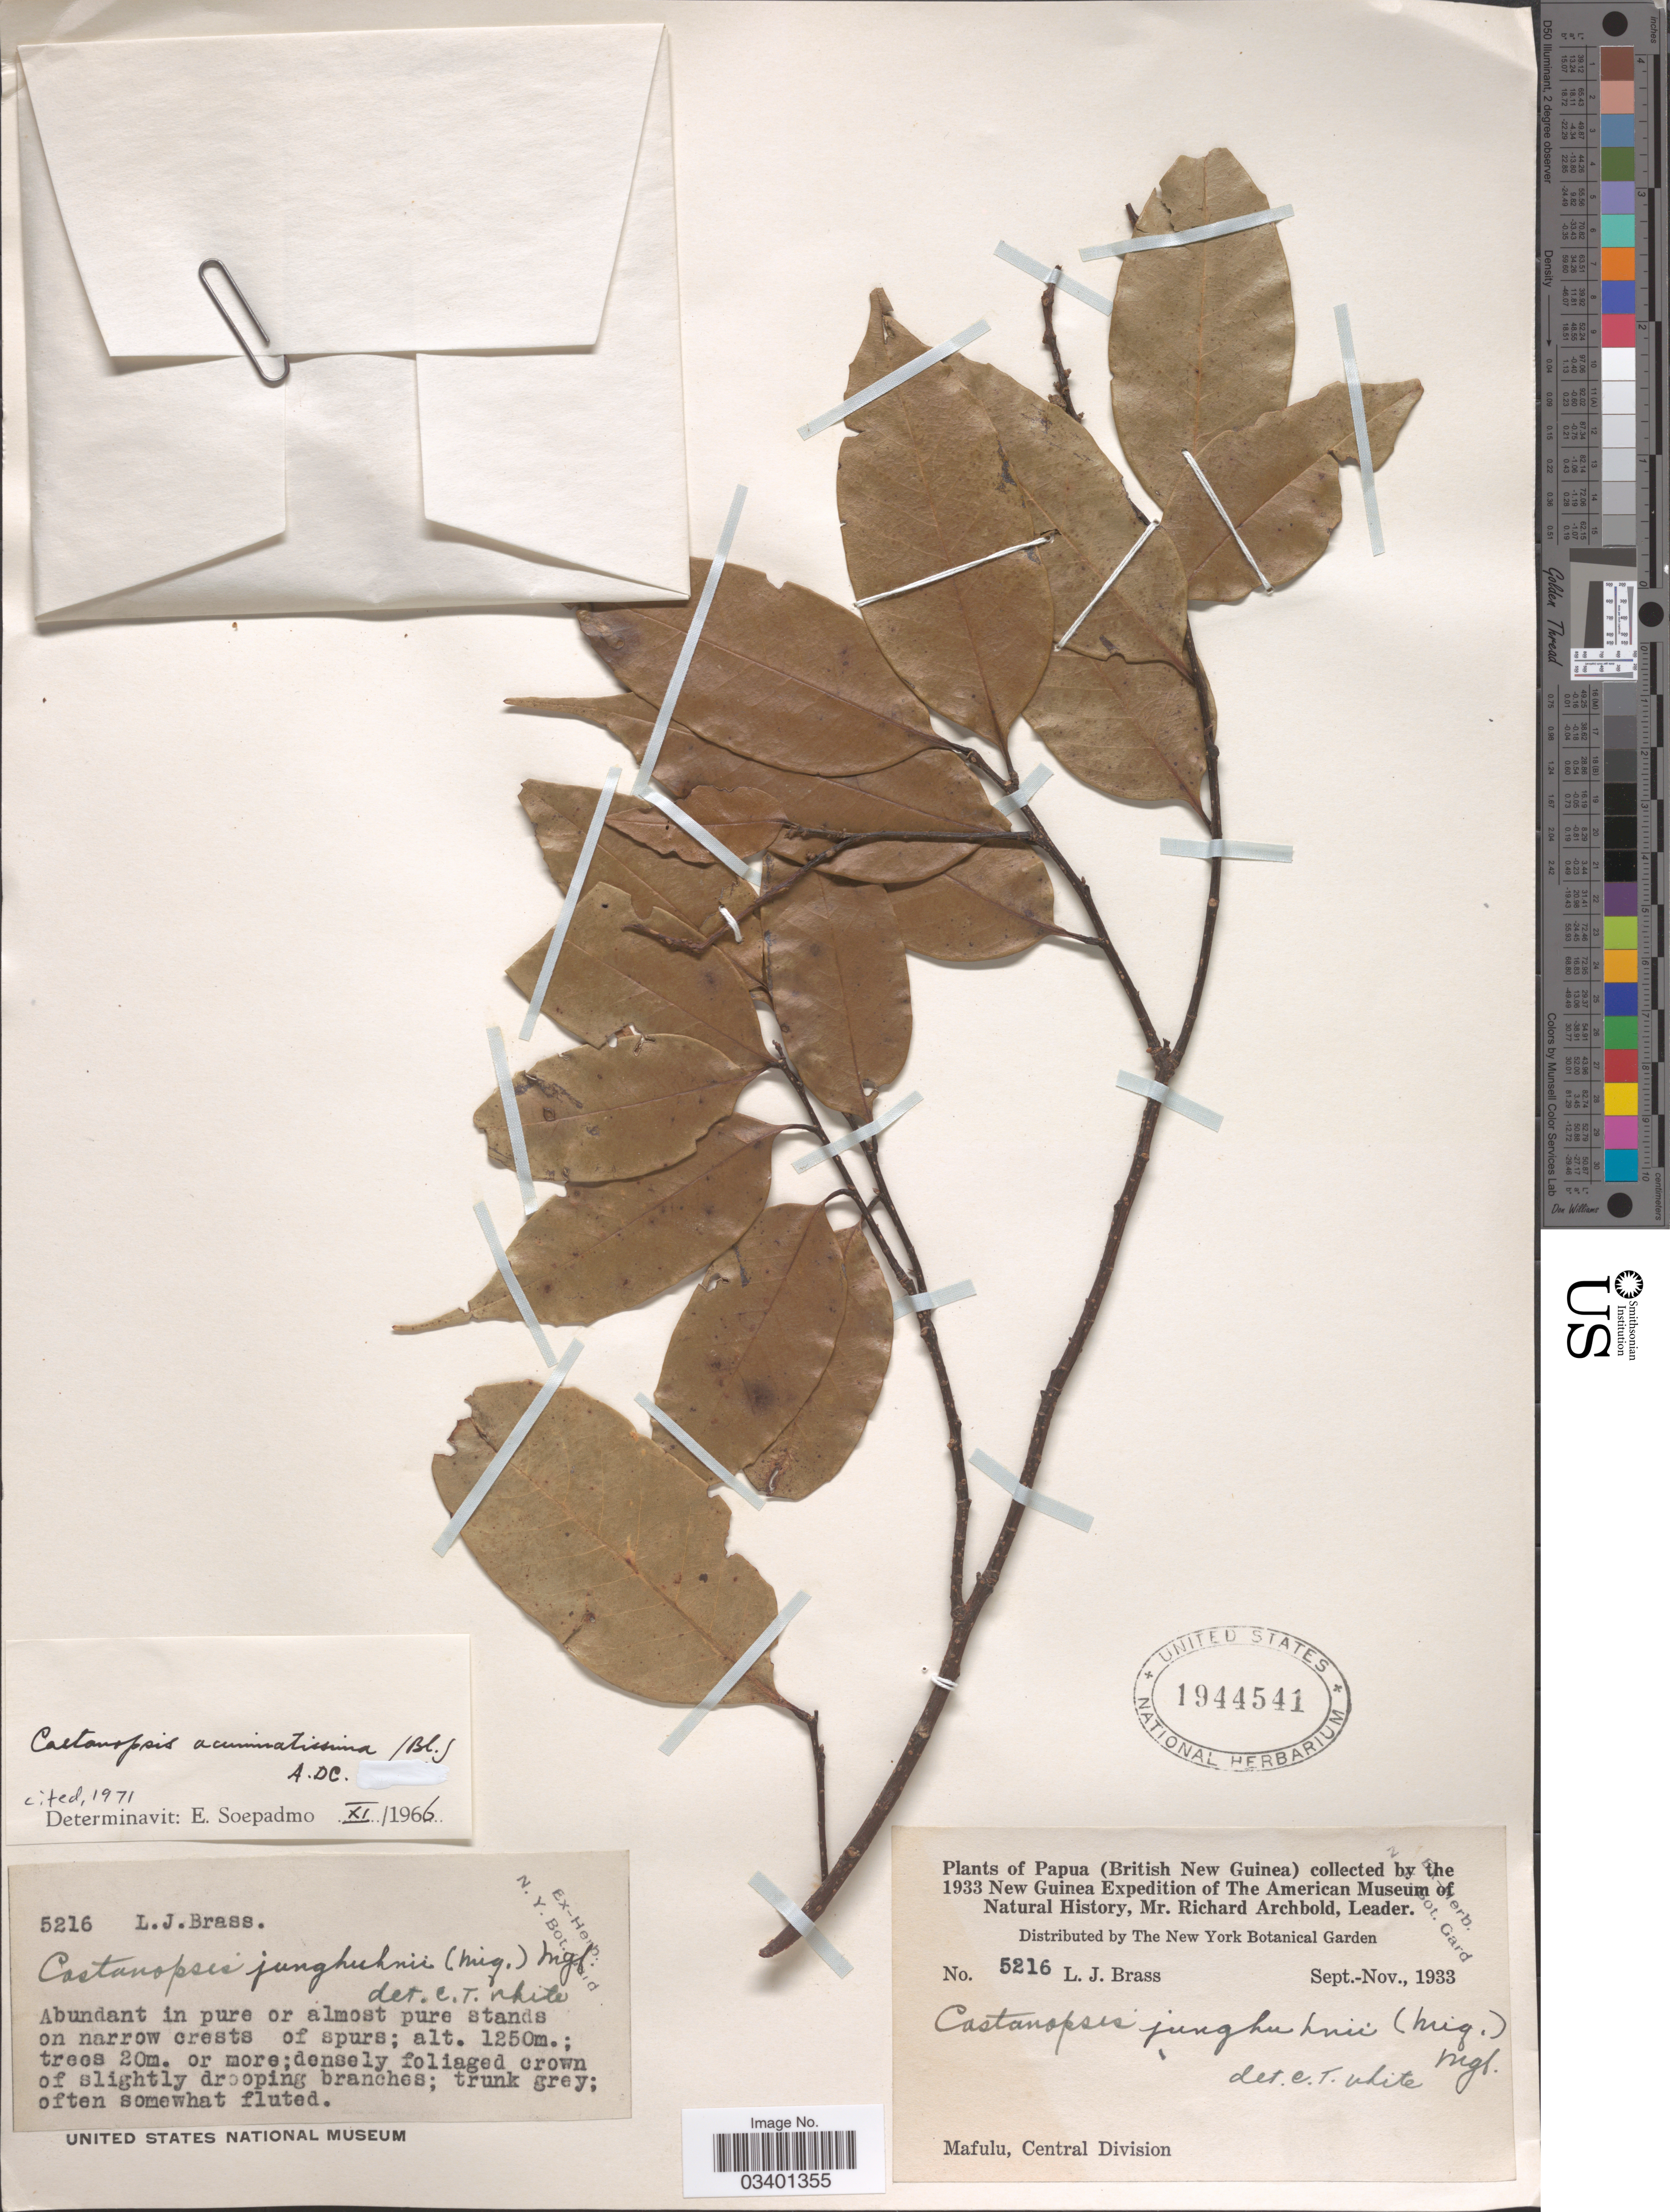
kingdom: Plantae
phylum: Tracheophyta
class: Magnoliopsida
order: Fagales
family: Fagaceae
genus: Castanopsis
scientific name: Castanopsis acuminatissima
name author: (Blume) A. DC.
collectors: L. J. Brass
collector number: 5216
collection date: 1933-09/1933-11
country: Papua New Guinea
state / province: Central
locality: Papua (British New Guinea). Mafulu, Central Division.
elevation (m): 1250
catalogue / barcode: US 1944541